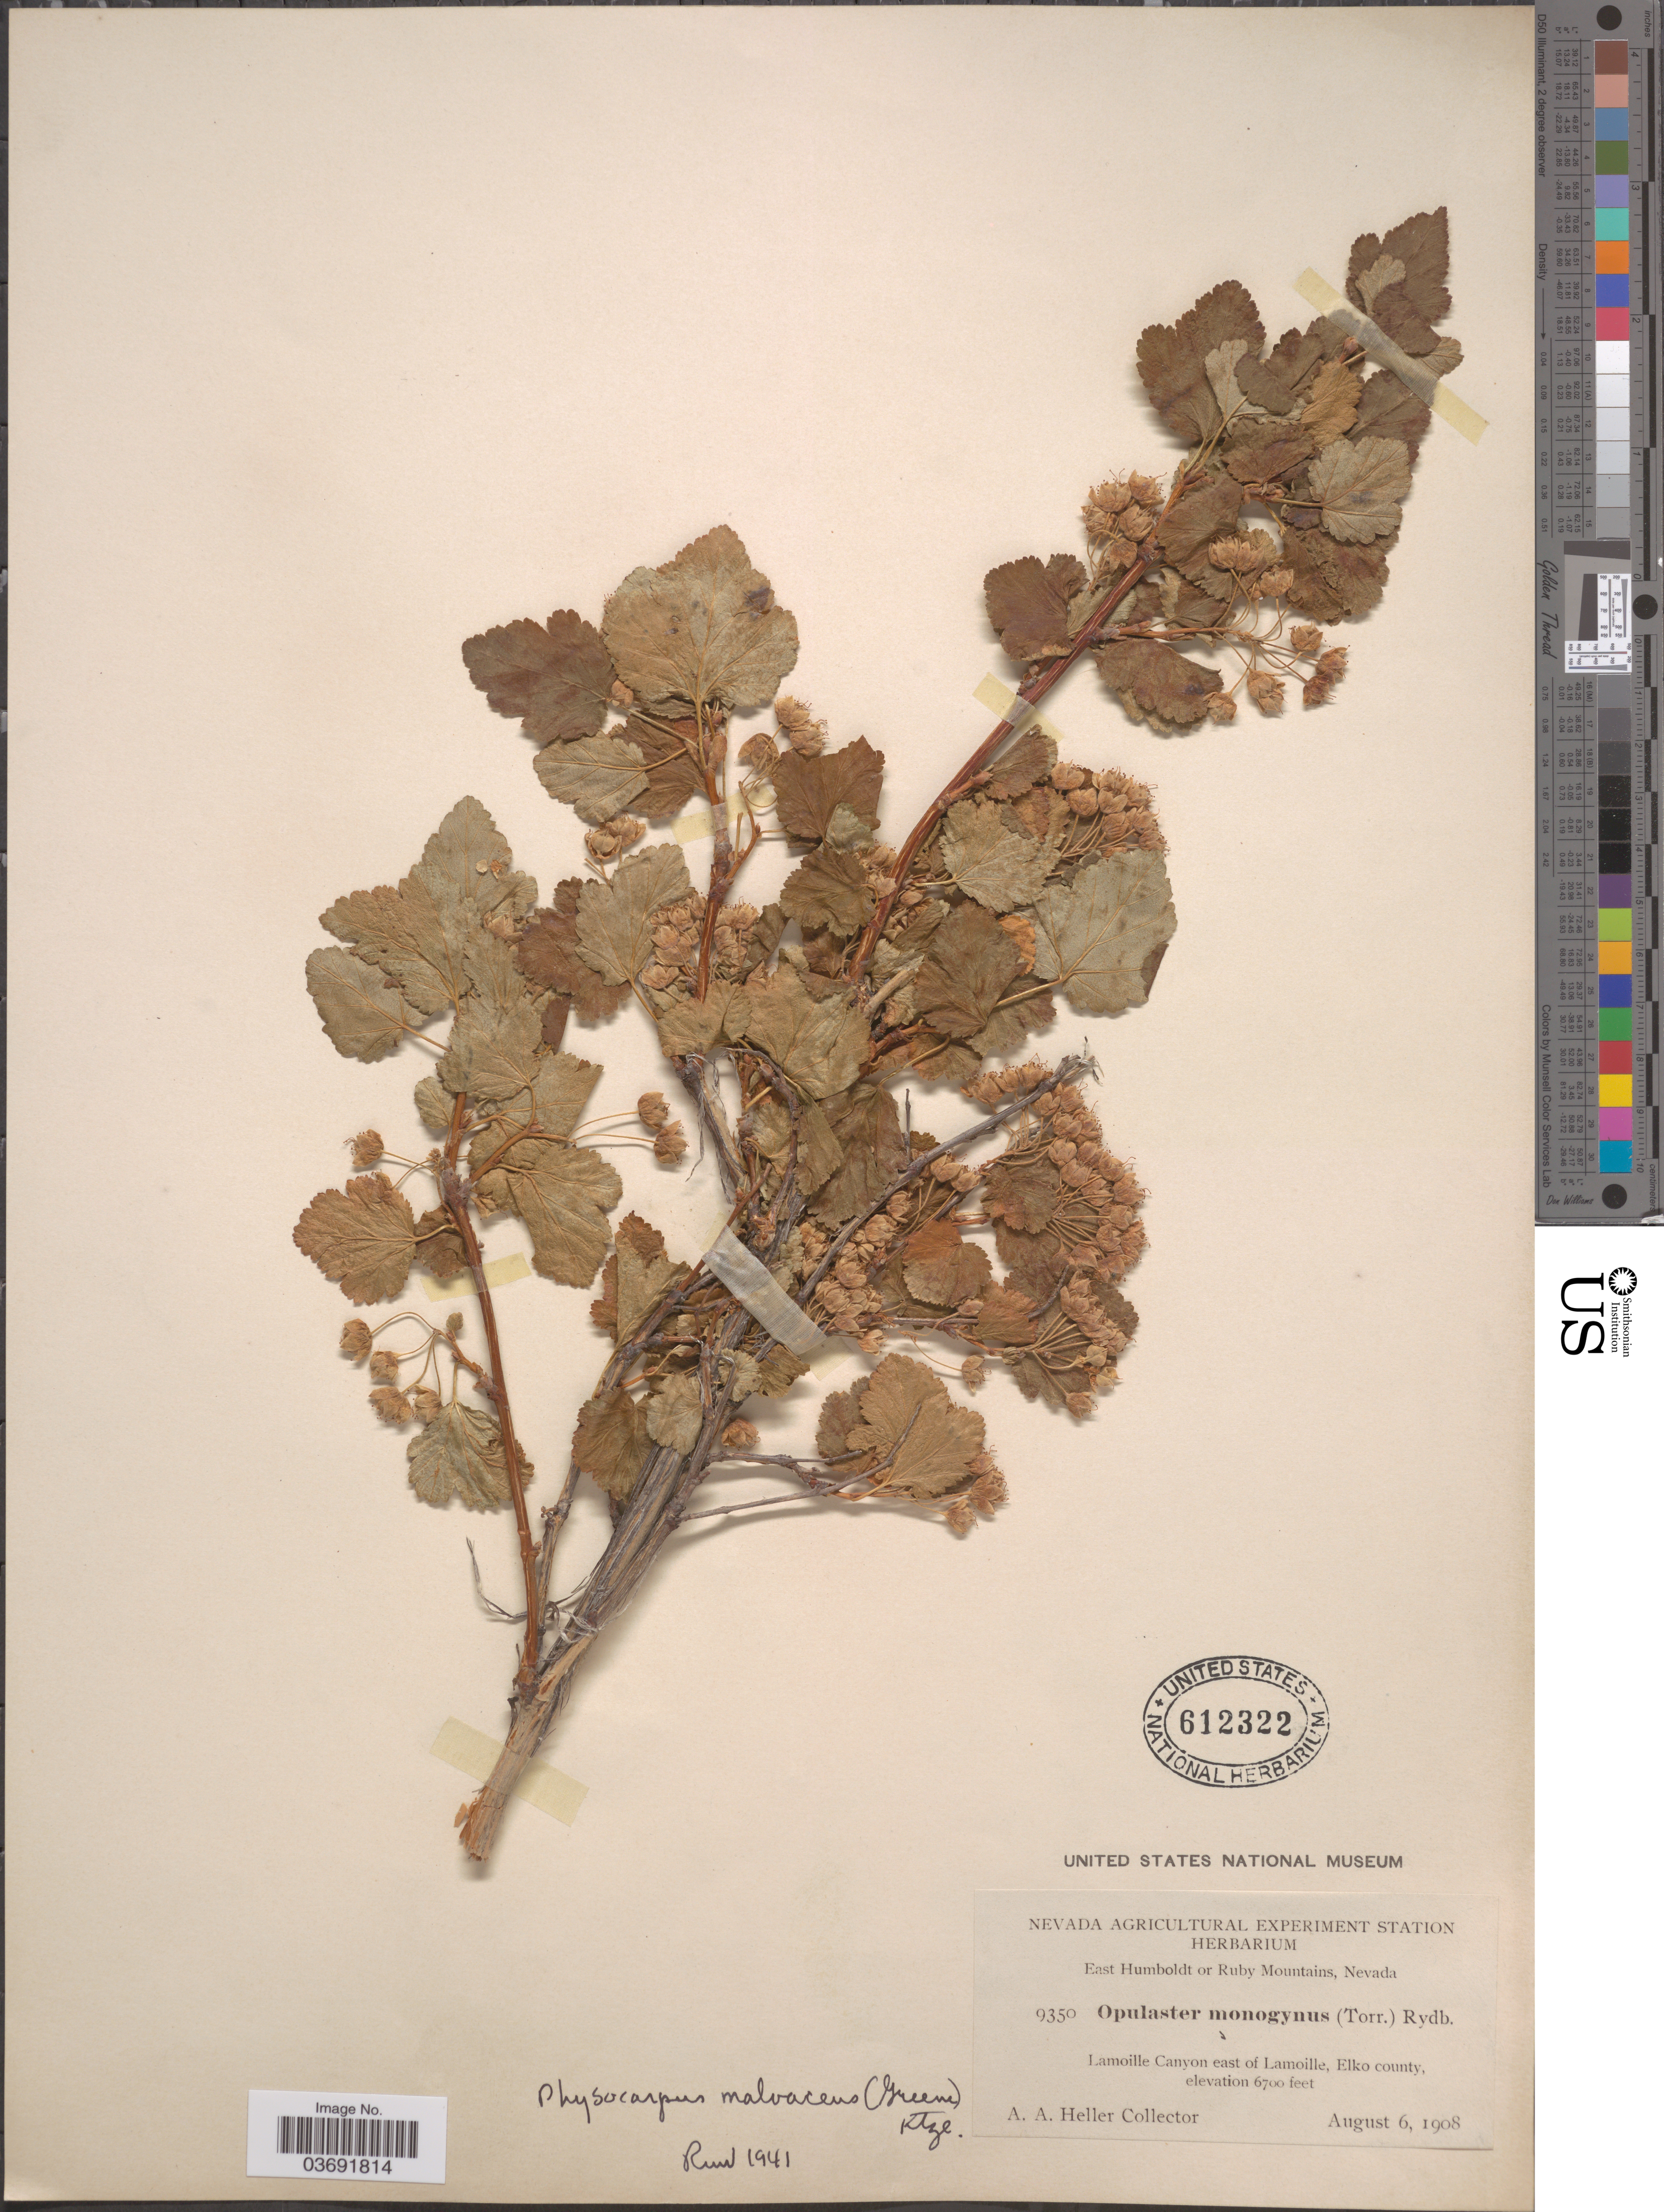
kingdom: Plantae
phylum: Tracheophyta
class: Magnoliopsida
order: Rosales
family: Rosaceae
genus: Physocarpus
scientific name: Physocarpus malvaceus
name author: (Greene) Kuntze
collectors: A. A. Heller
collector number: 9350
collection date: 1908-08-06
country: United States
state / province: Nevada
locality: East Humboldt or Ruby Mountains. Lamoille Canyon east of Lamoille, Elko County.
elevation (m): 2042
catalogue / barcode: US 612322